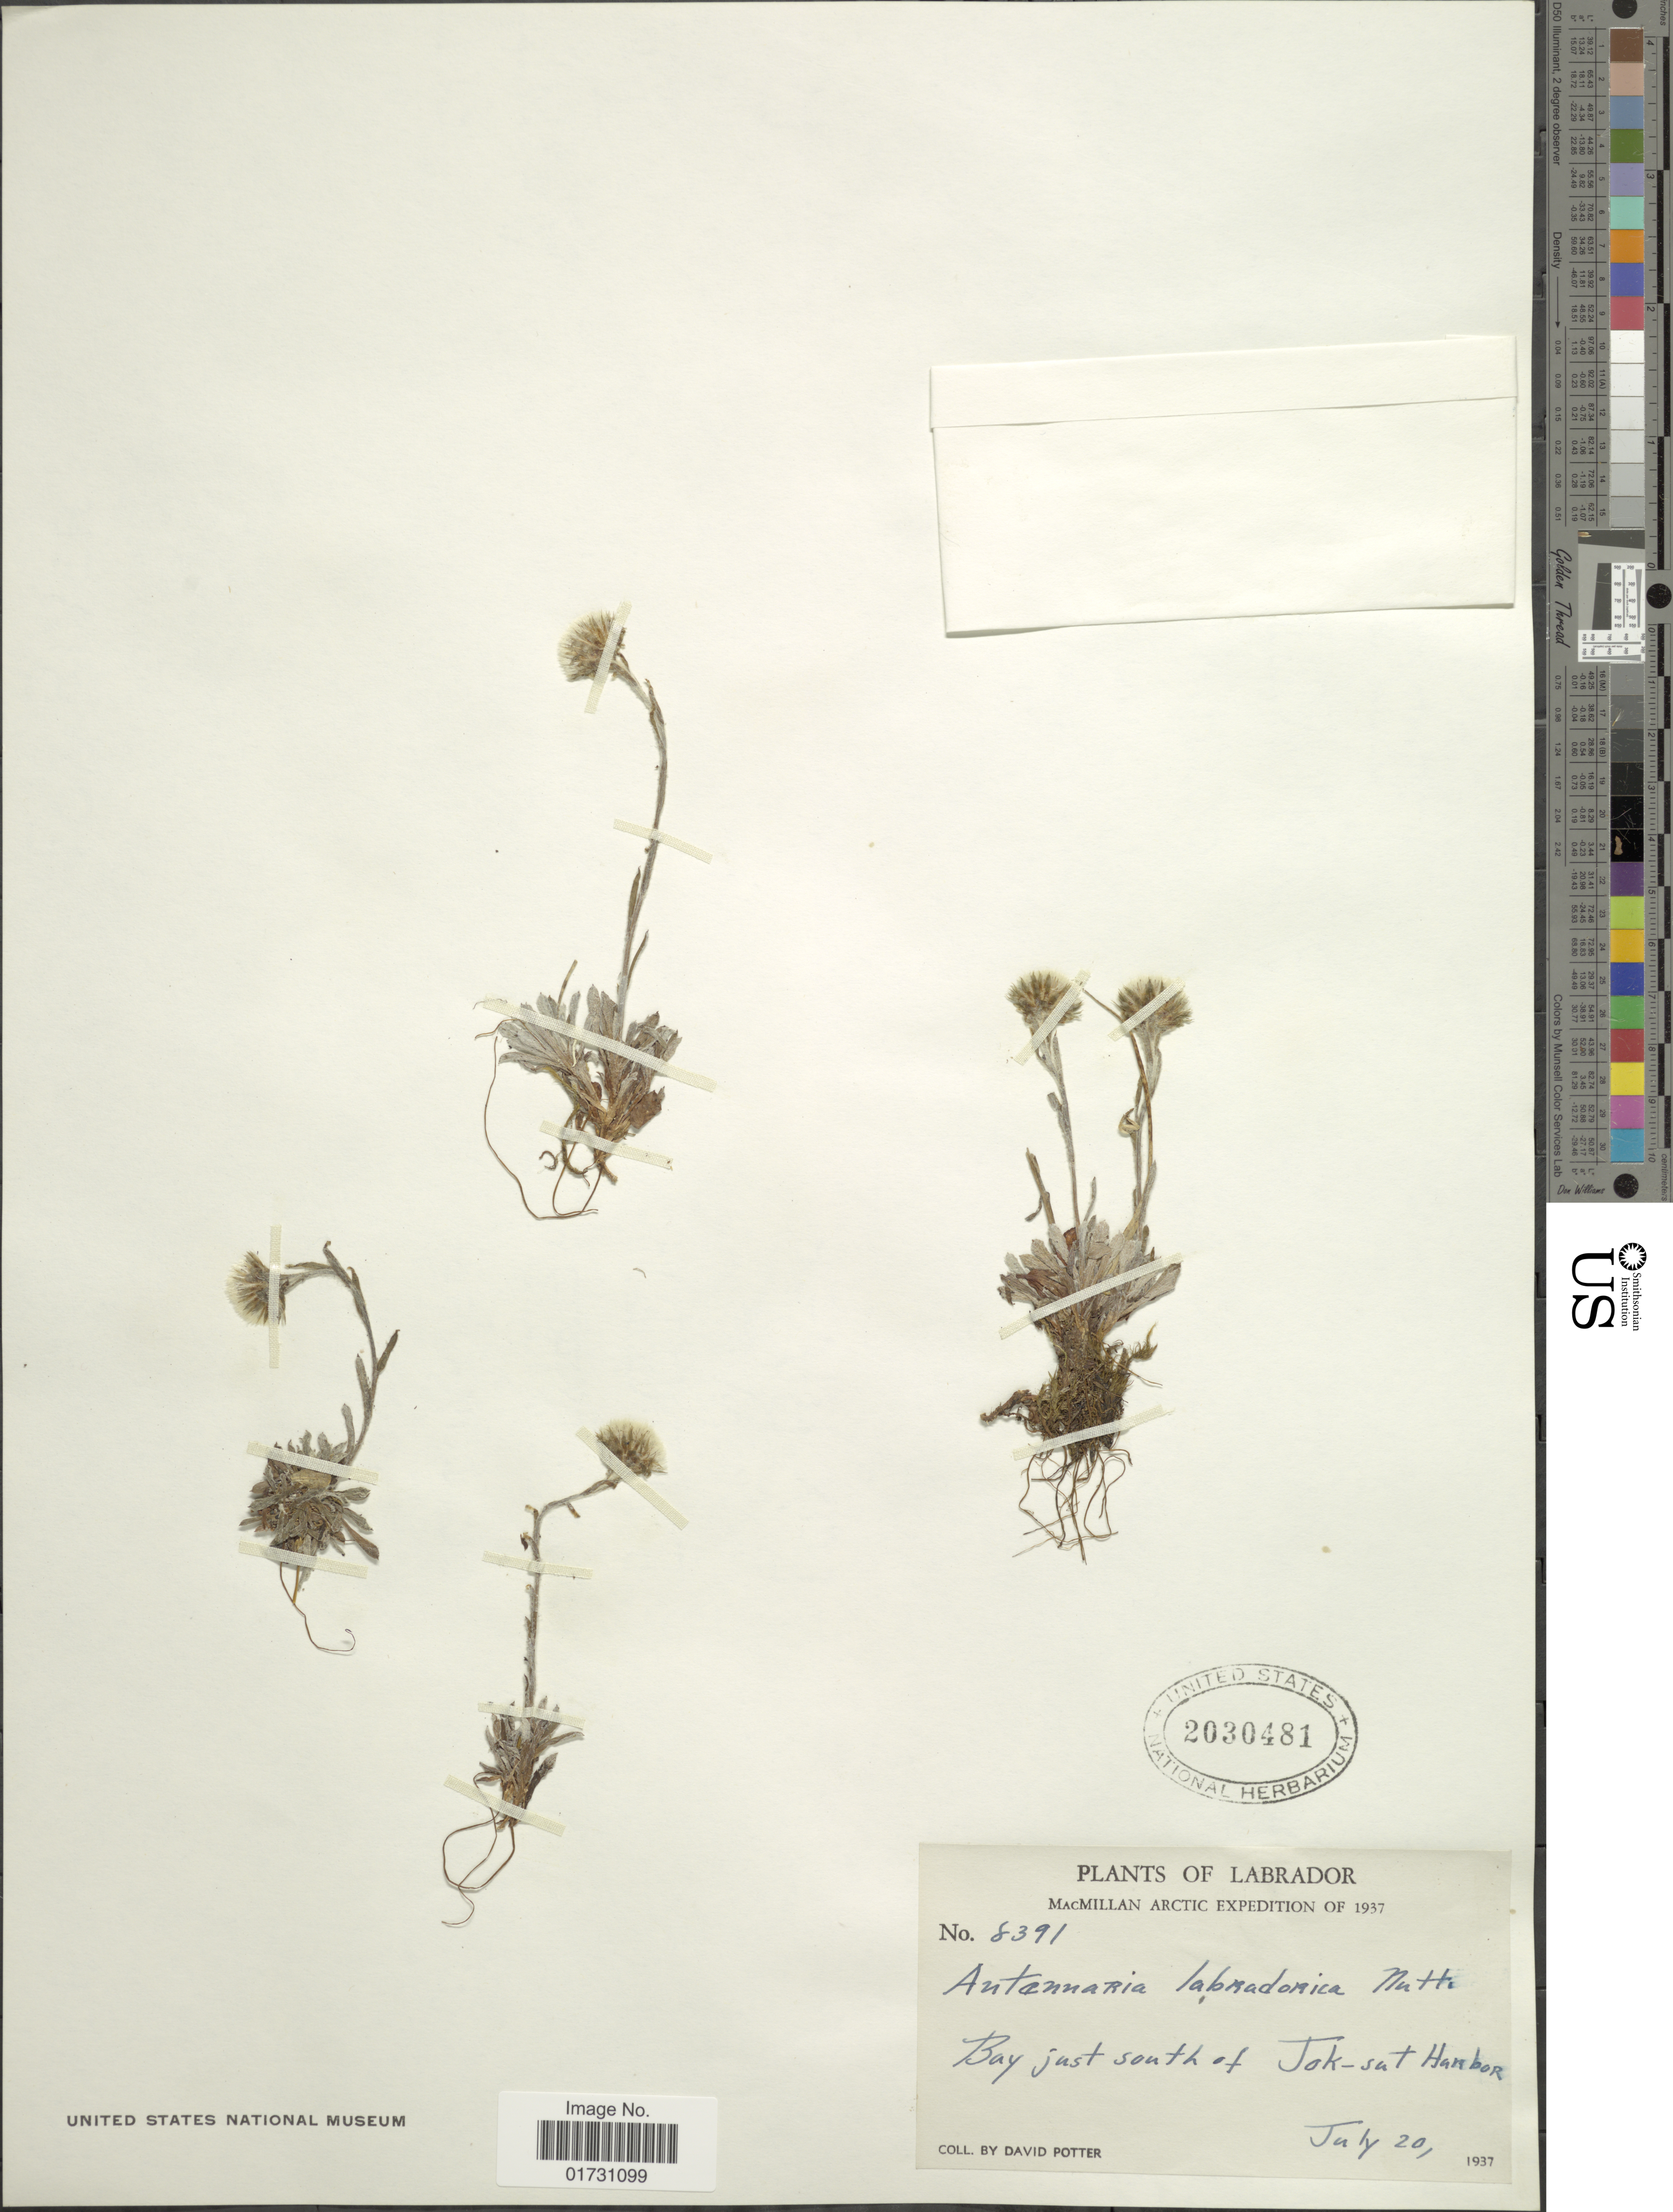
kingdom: Plantae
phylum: Tracheophyta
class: Magnoliopsida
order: Asterales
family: Asteraceae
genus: Antennaria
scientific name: Antennaria labradorica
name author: Nutt.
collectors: D. Potter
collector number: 8391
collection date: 1937-07-20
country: Canada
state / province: Newfoundland and Labrador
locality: Labrador, Bay just south of Tak-sat Harbor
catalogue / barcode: US 2030481